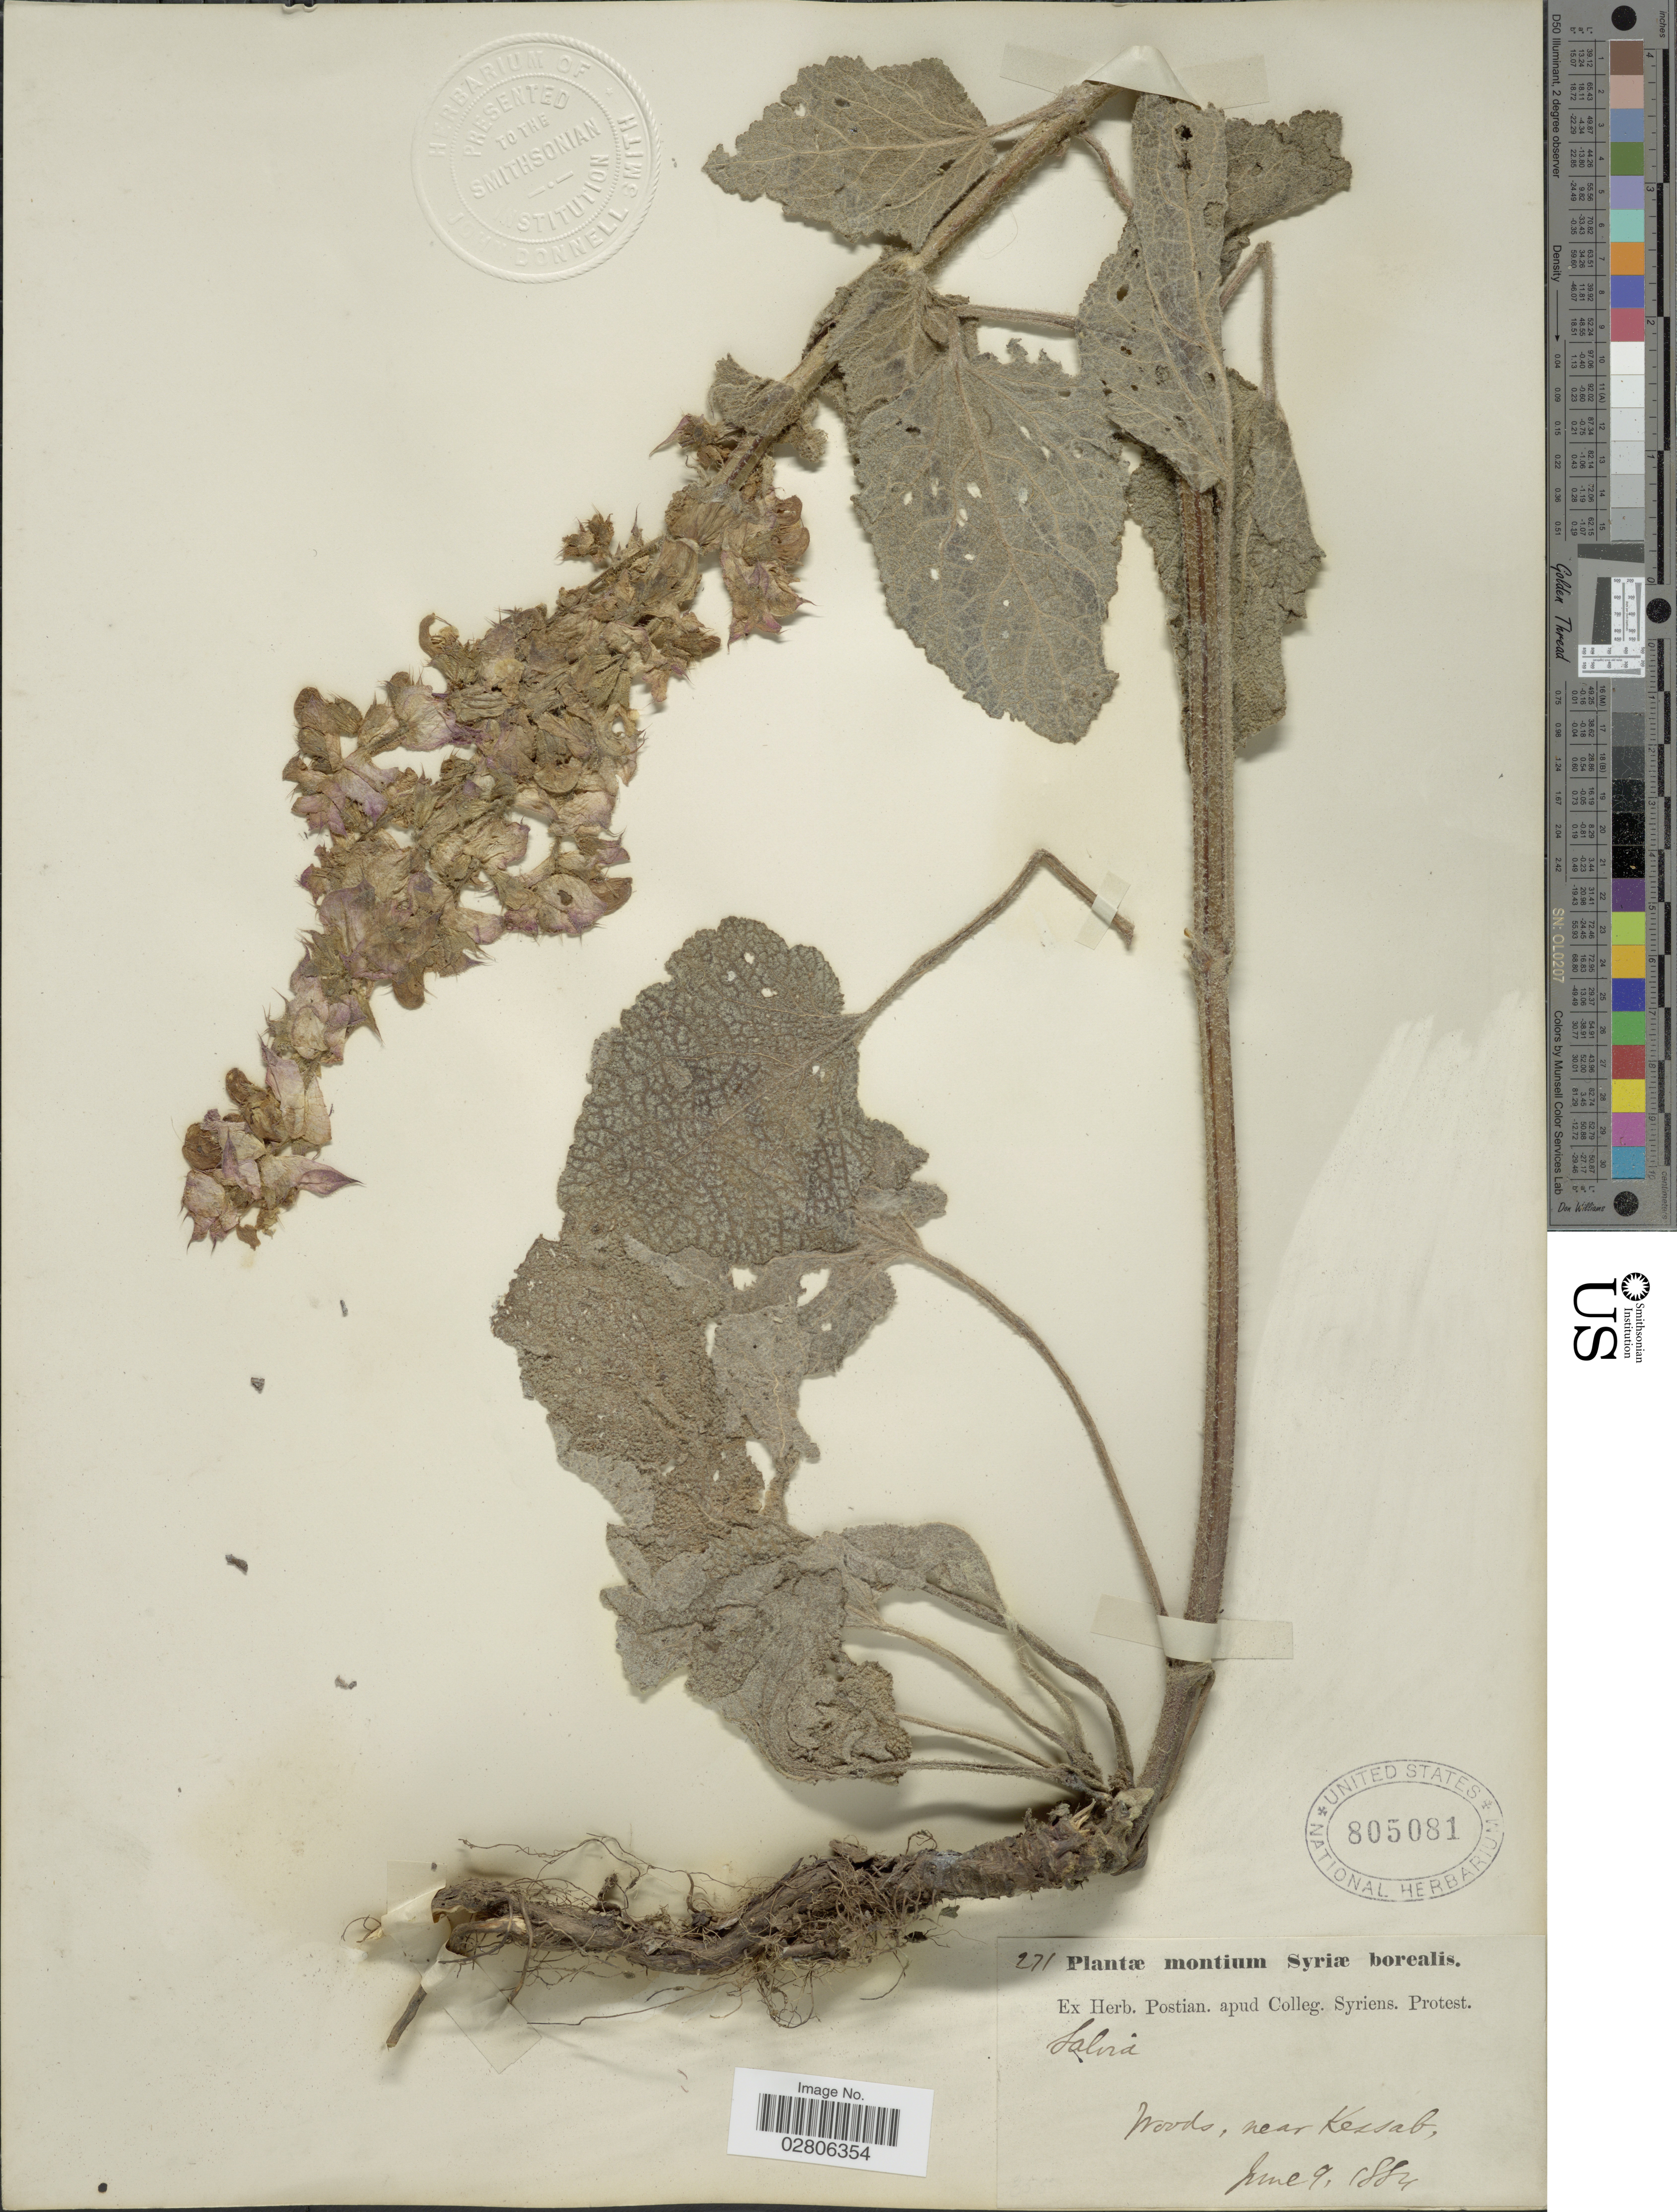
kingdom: Plantae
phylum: Tracheophyta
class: Magnoliopsida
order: Lamiales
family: Lamiaceae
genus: Salvia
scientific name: Salvia sclarea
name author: L.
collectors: ex herb. Postian. apud Colleg. Syriens. Protest. USE "Fannie P. A. Shepard" (10308853) AS PRIMARY COLLECTOR INSTEAD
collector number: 271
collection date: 1884-06-09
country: Syria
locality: Montium Syriæ borealis, Woods, near Kessab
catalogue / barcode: US 805081